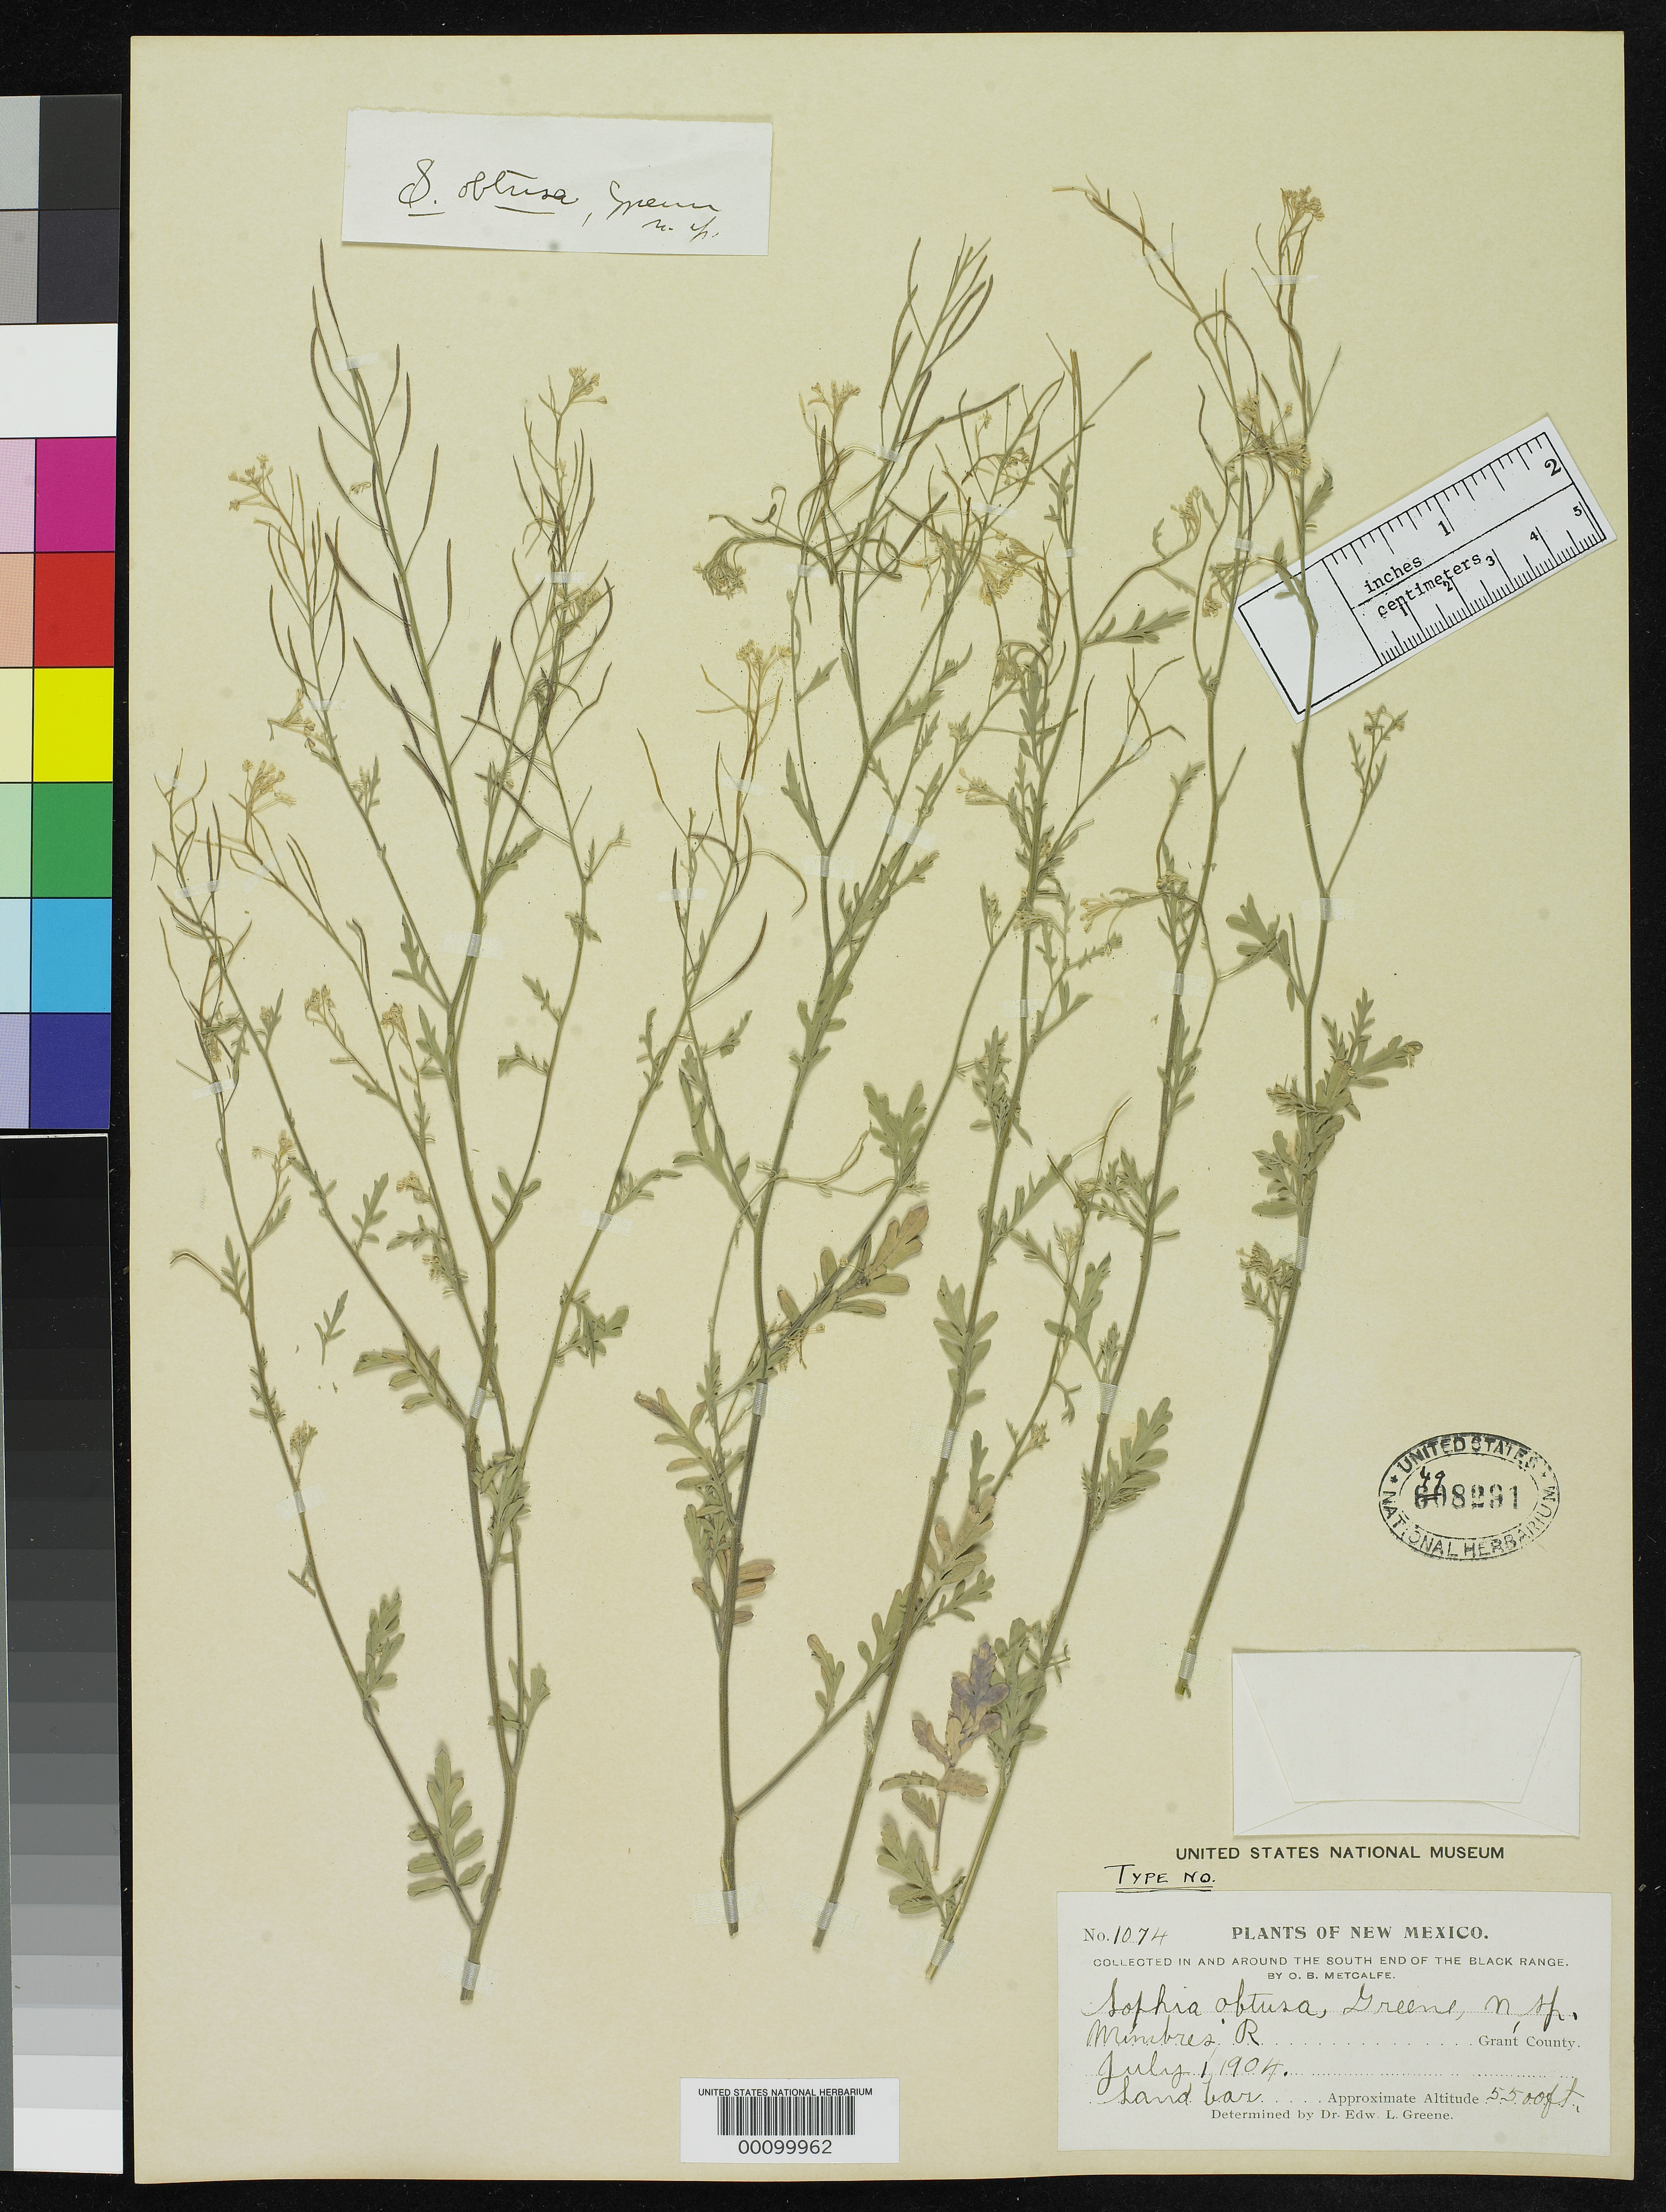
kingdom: Plantae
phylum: Tracheophyta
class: Magnoliopsida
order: Brassicales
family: Brassicaceae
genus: Sophia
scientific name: Sophia obtusa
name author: Greene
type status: Isotype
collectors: O. B. Metcalfe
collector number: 1074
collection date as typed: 01 Jul 1904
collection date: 1904-07-01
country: United States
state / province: New Mexico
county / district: Grant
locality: Black Range, Mimbres River.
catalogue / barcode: US 498291